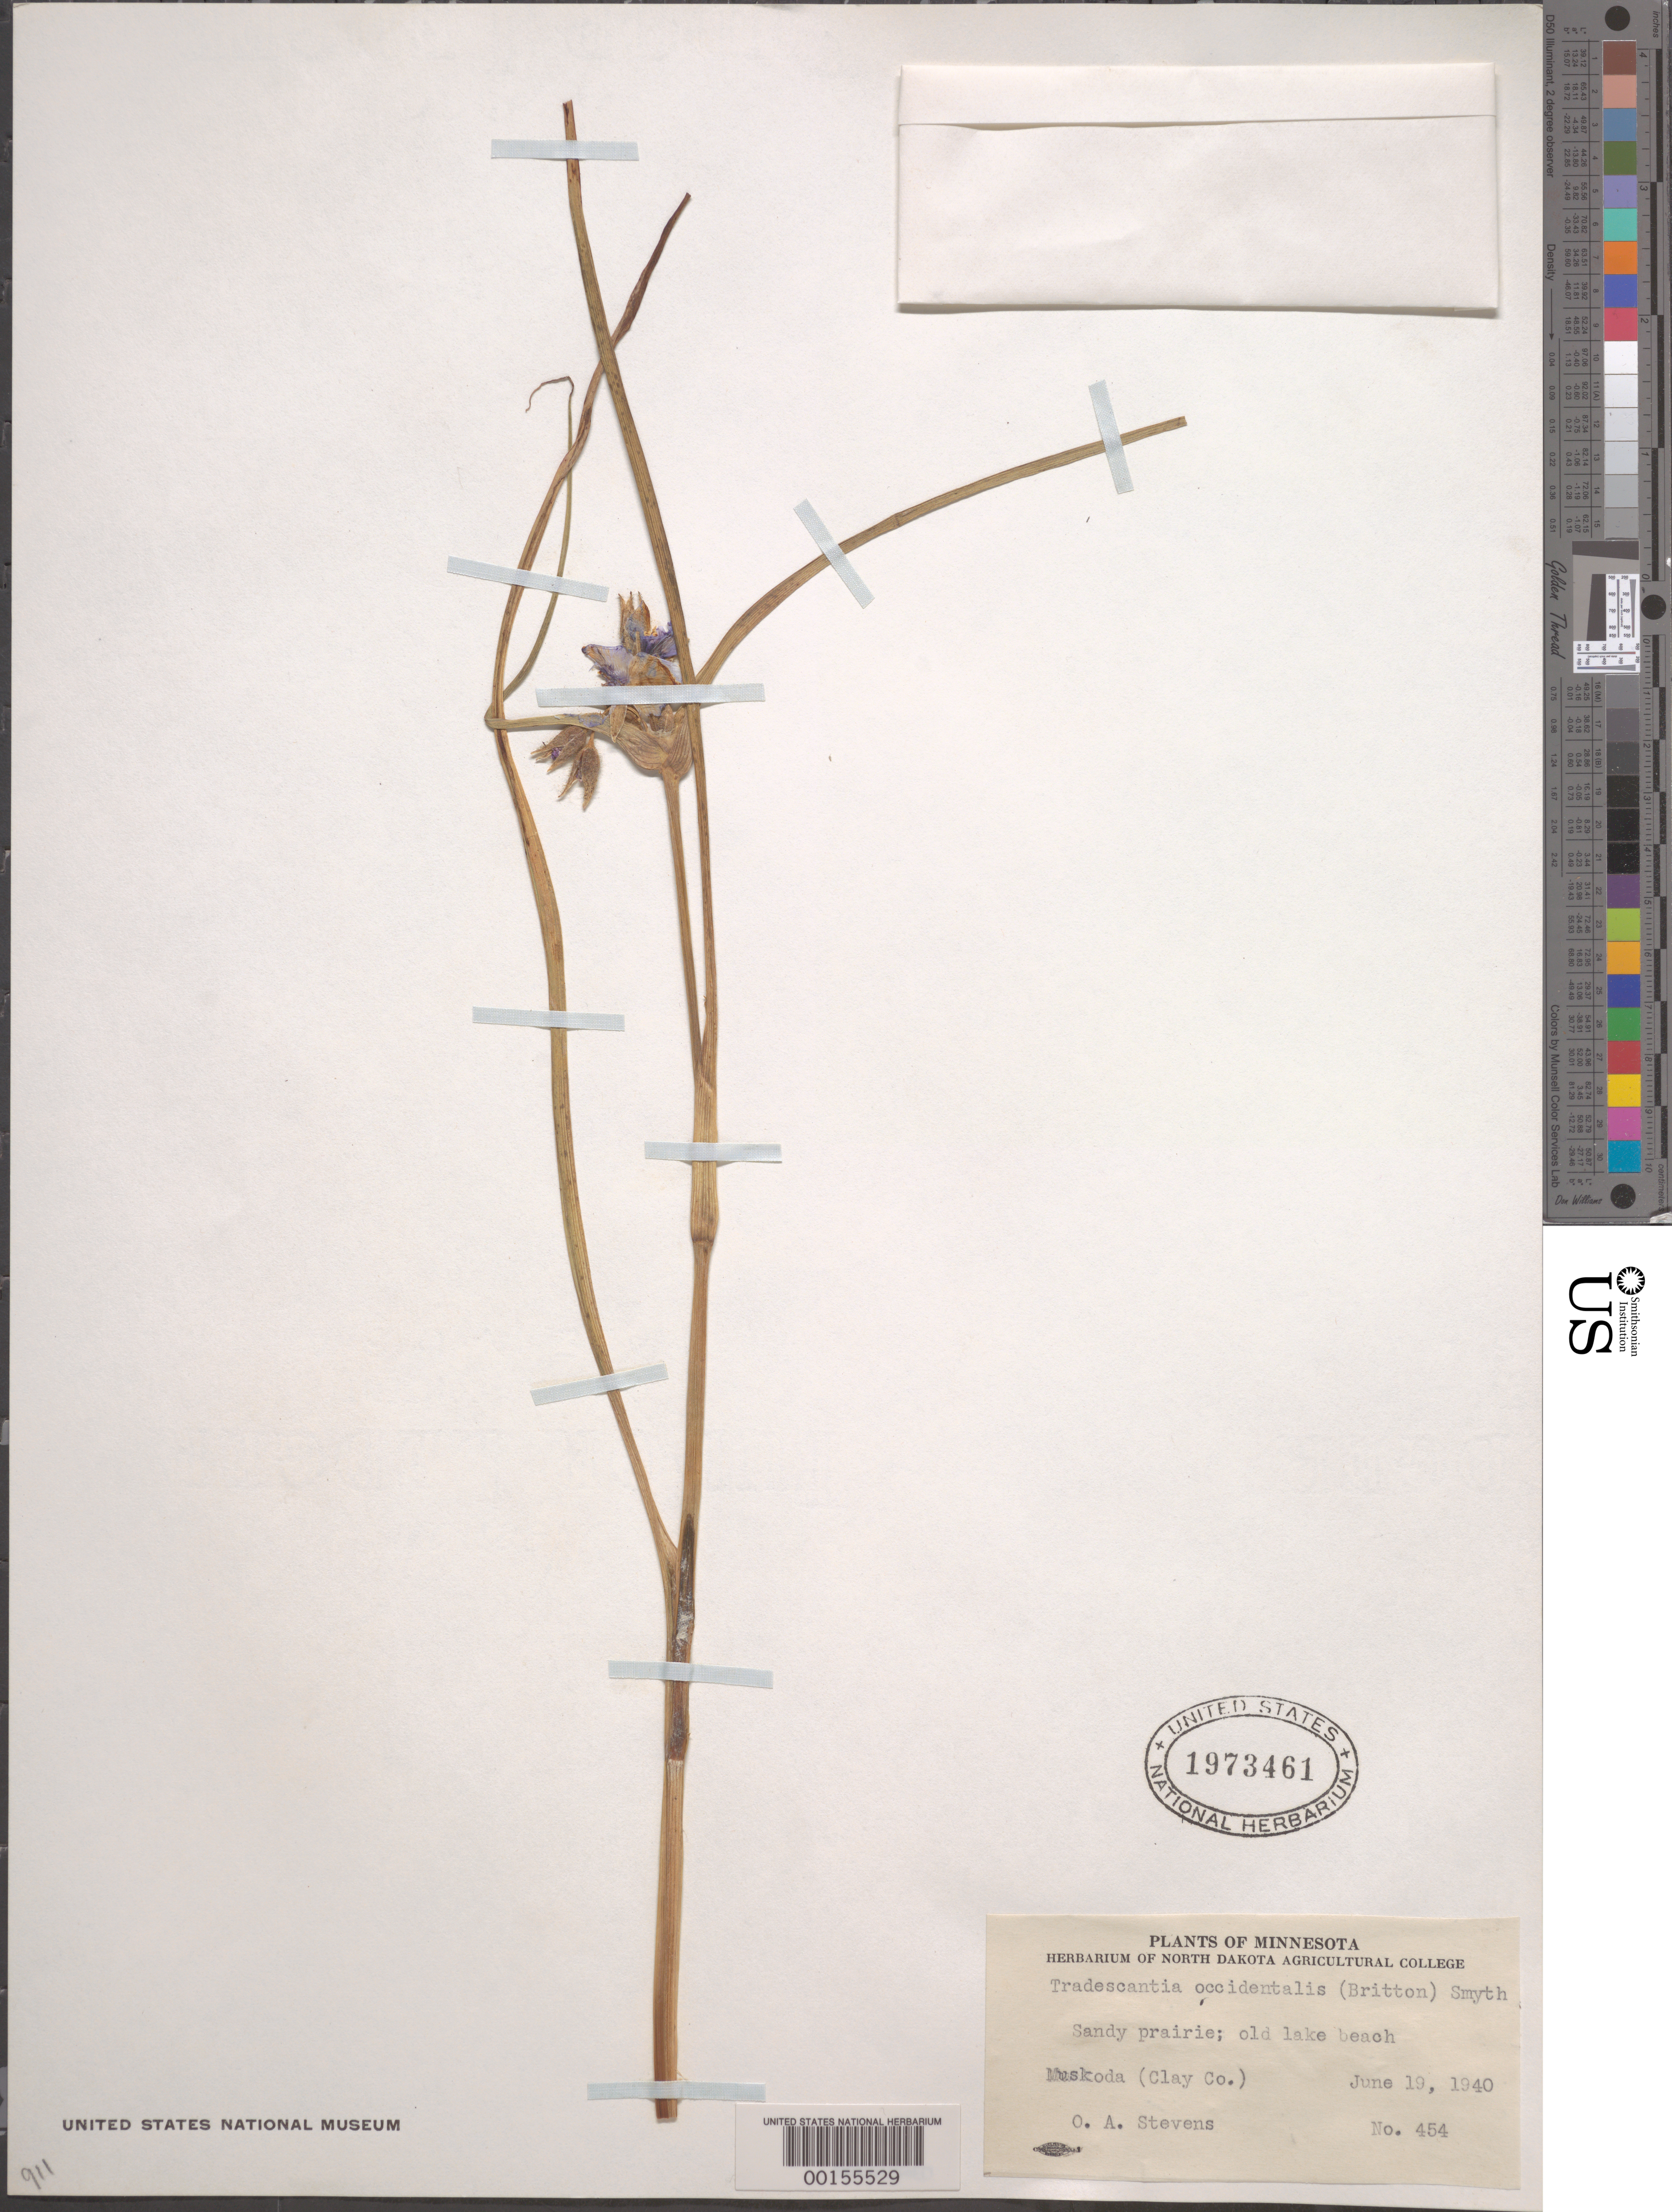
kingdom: Plantae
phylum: Tracheophyta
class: Liliopsida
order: Commelinales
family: Commelinaceae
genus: Tradescantia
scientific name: Tradescantia occidentalis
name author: (Britton) Smyth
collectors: O. Stevens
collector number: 454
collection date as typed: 19 Jun 1940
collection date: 1940-06-19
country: United States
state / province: Minnesota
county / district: Clay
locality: Muskoda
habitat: Sandy prairie, old lake beach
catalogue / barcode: US 1973461